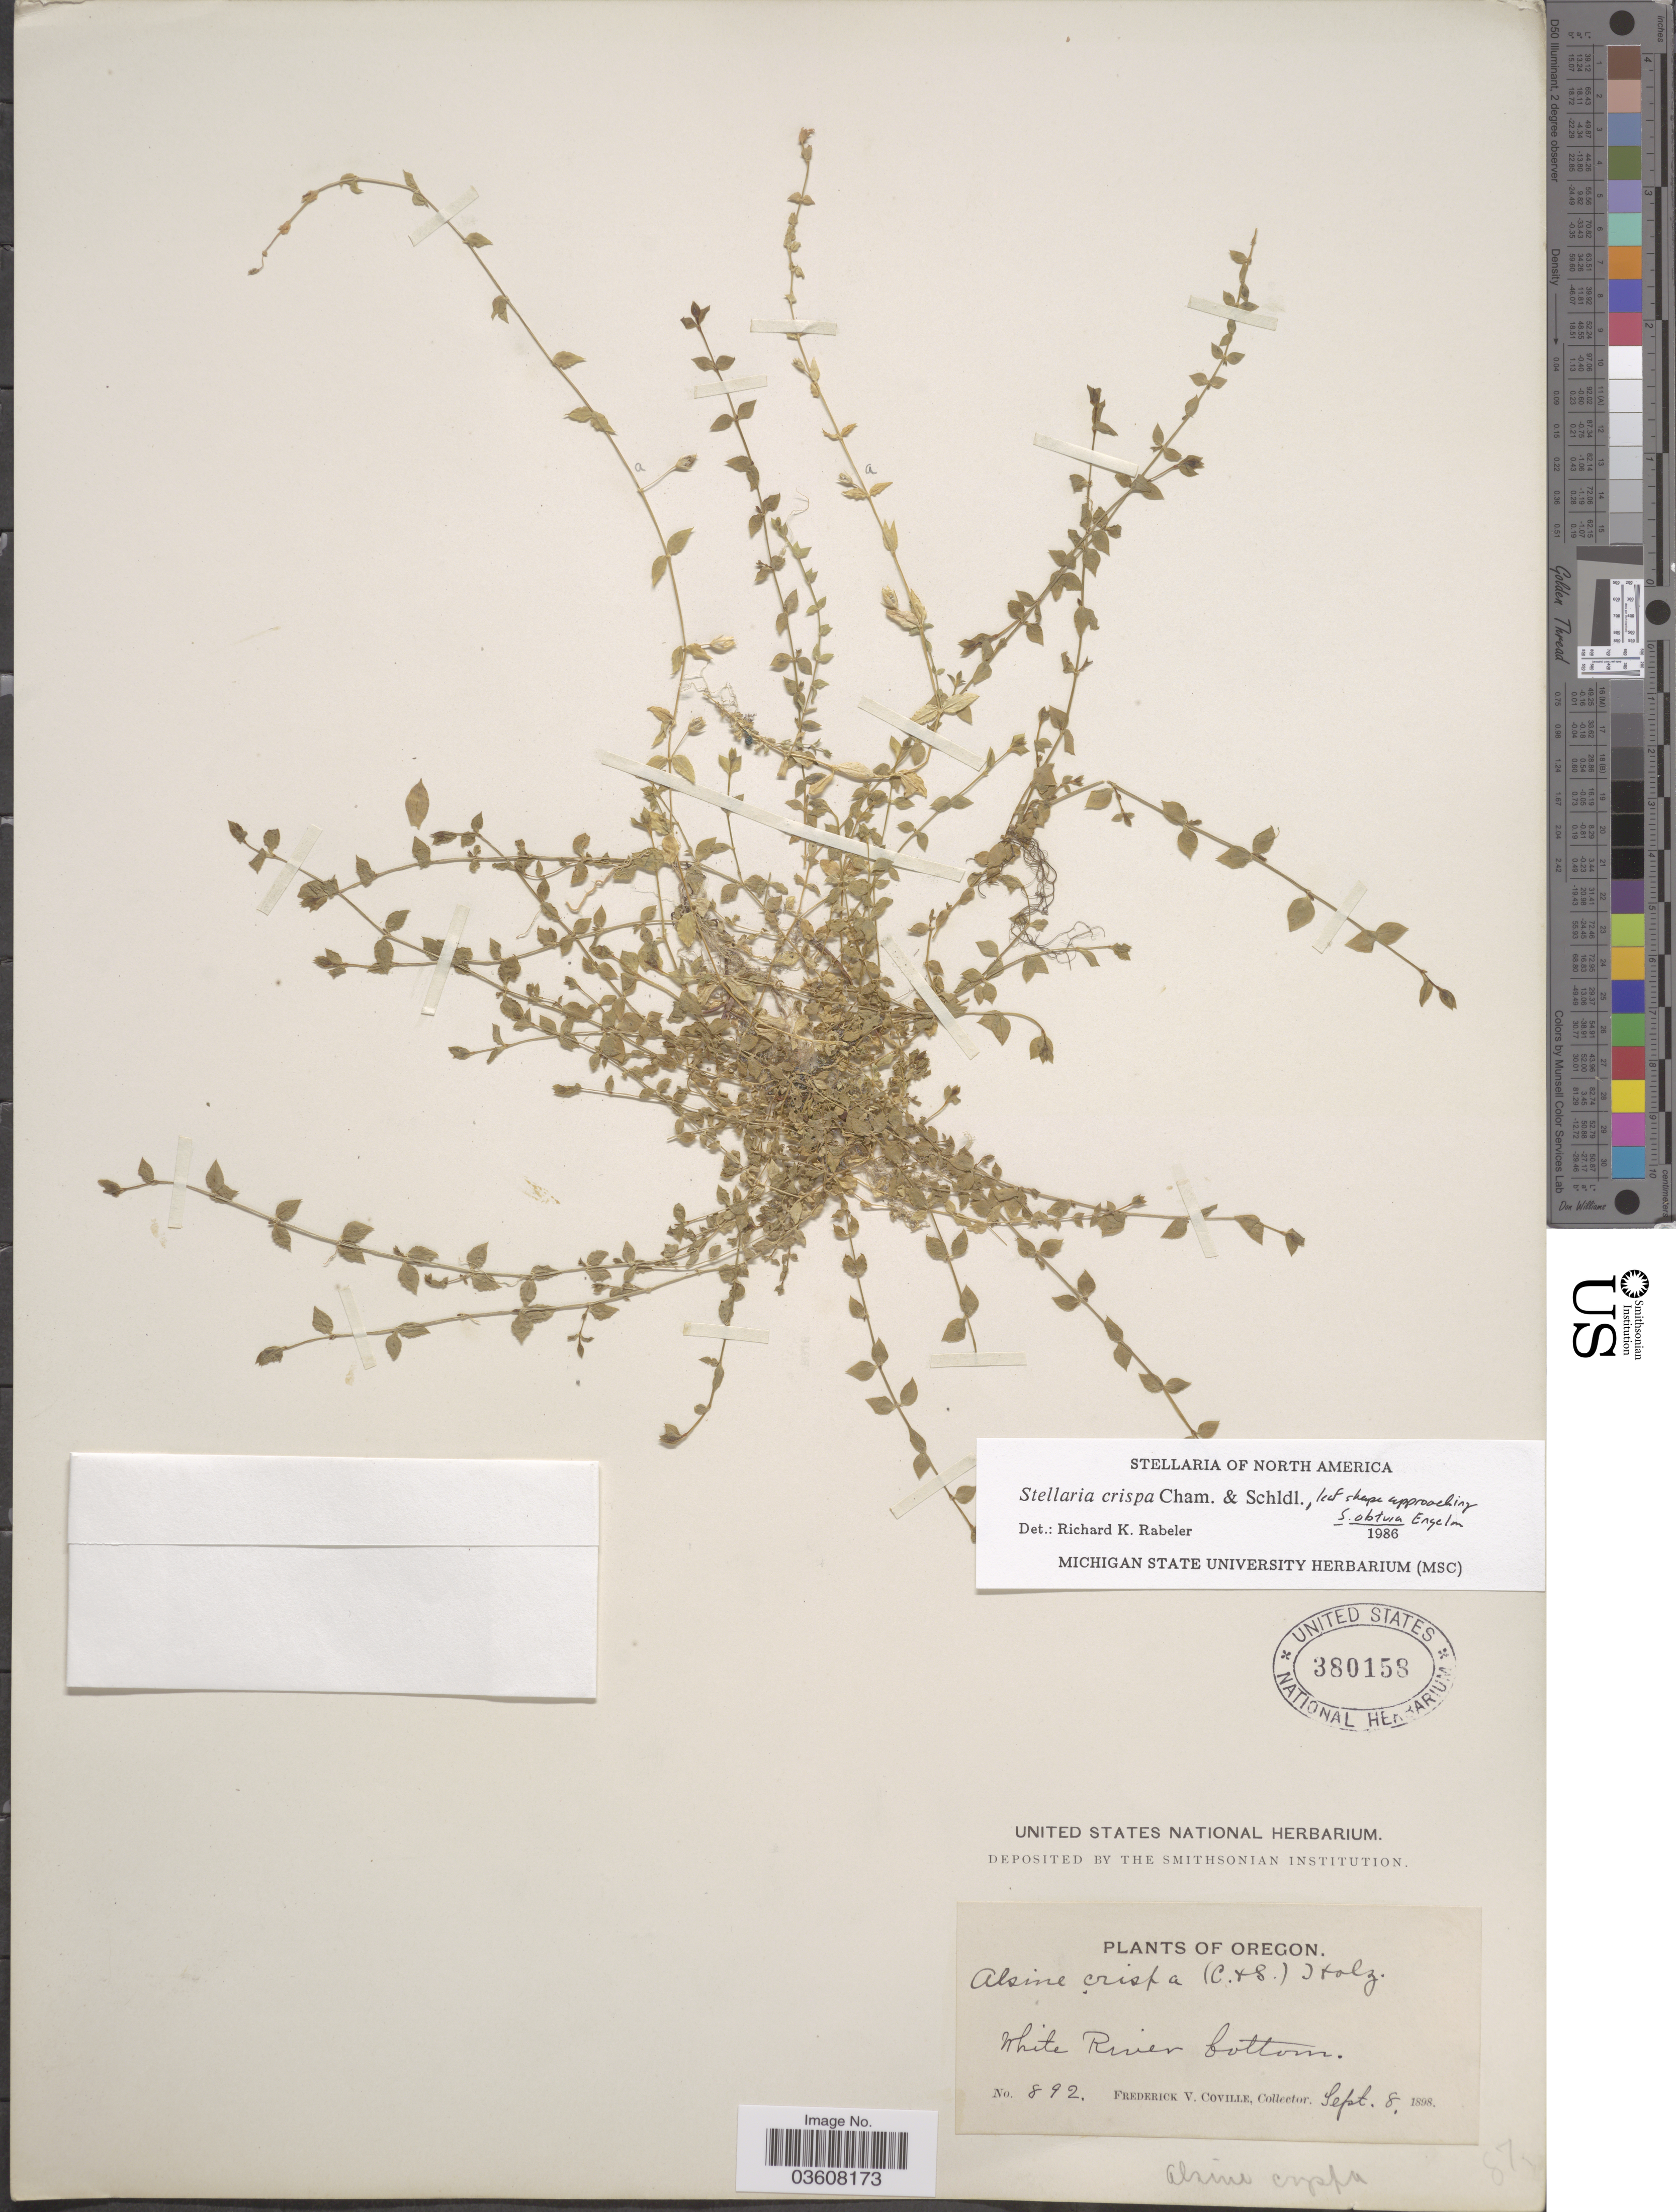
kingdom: Plantae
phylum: Tracheophyta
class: Magnoliopsida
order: Caryophyllales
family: Caryophyllaceae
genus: Stellaria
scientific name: Stellaria crispa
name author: Cham. & Schltdl.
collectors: F. V. Coville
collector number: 892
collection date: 1898-09-08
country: United States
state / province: Oregon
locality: White River bottom.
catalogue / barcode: US 380158